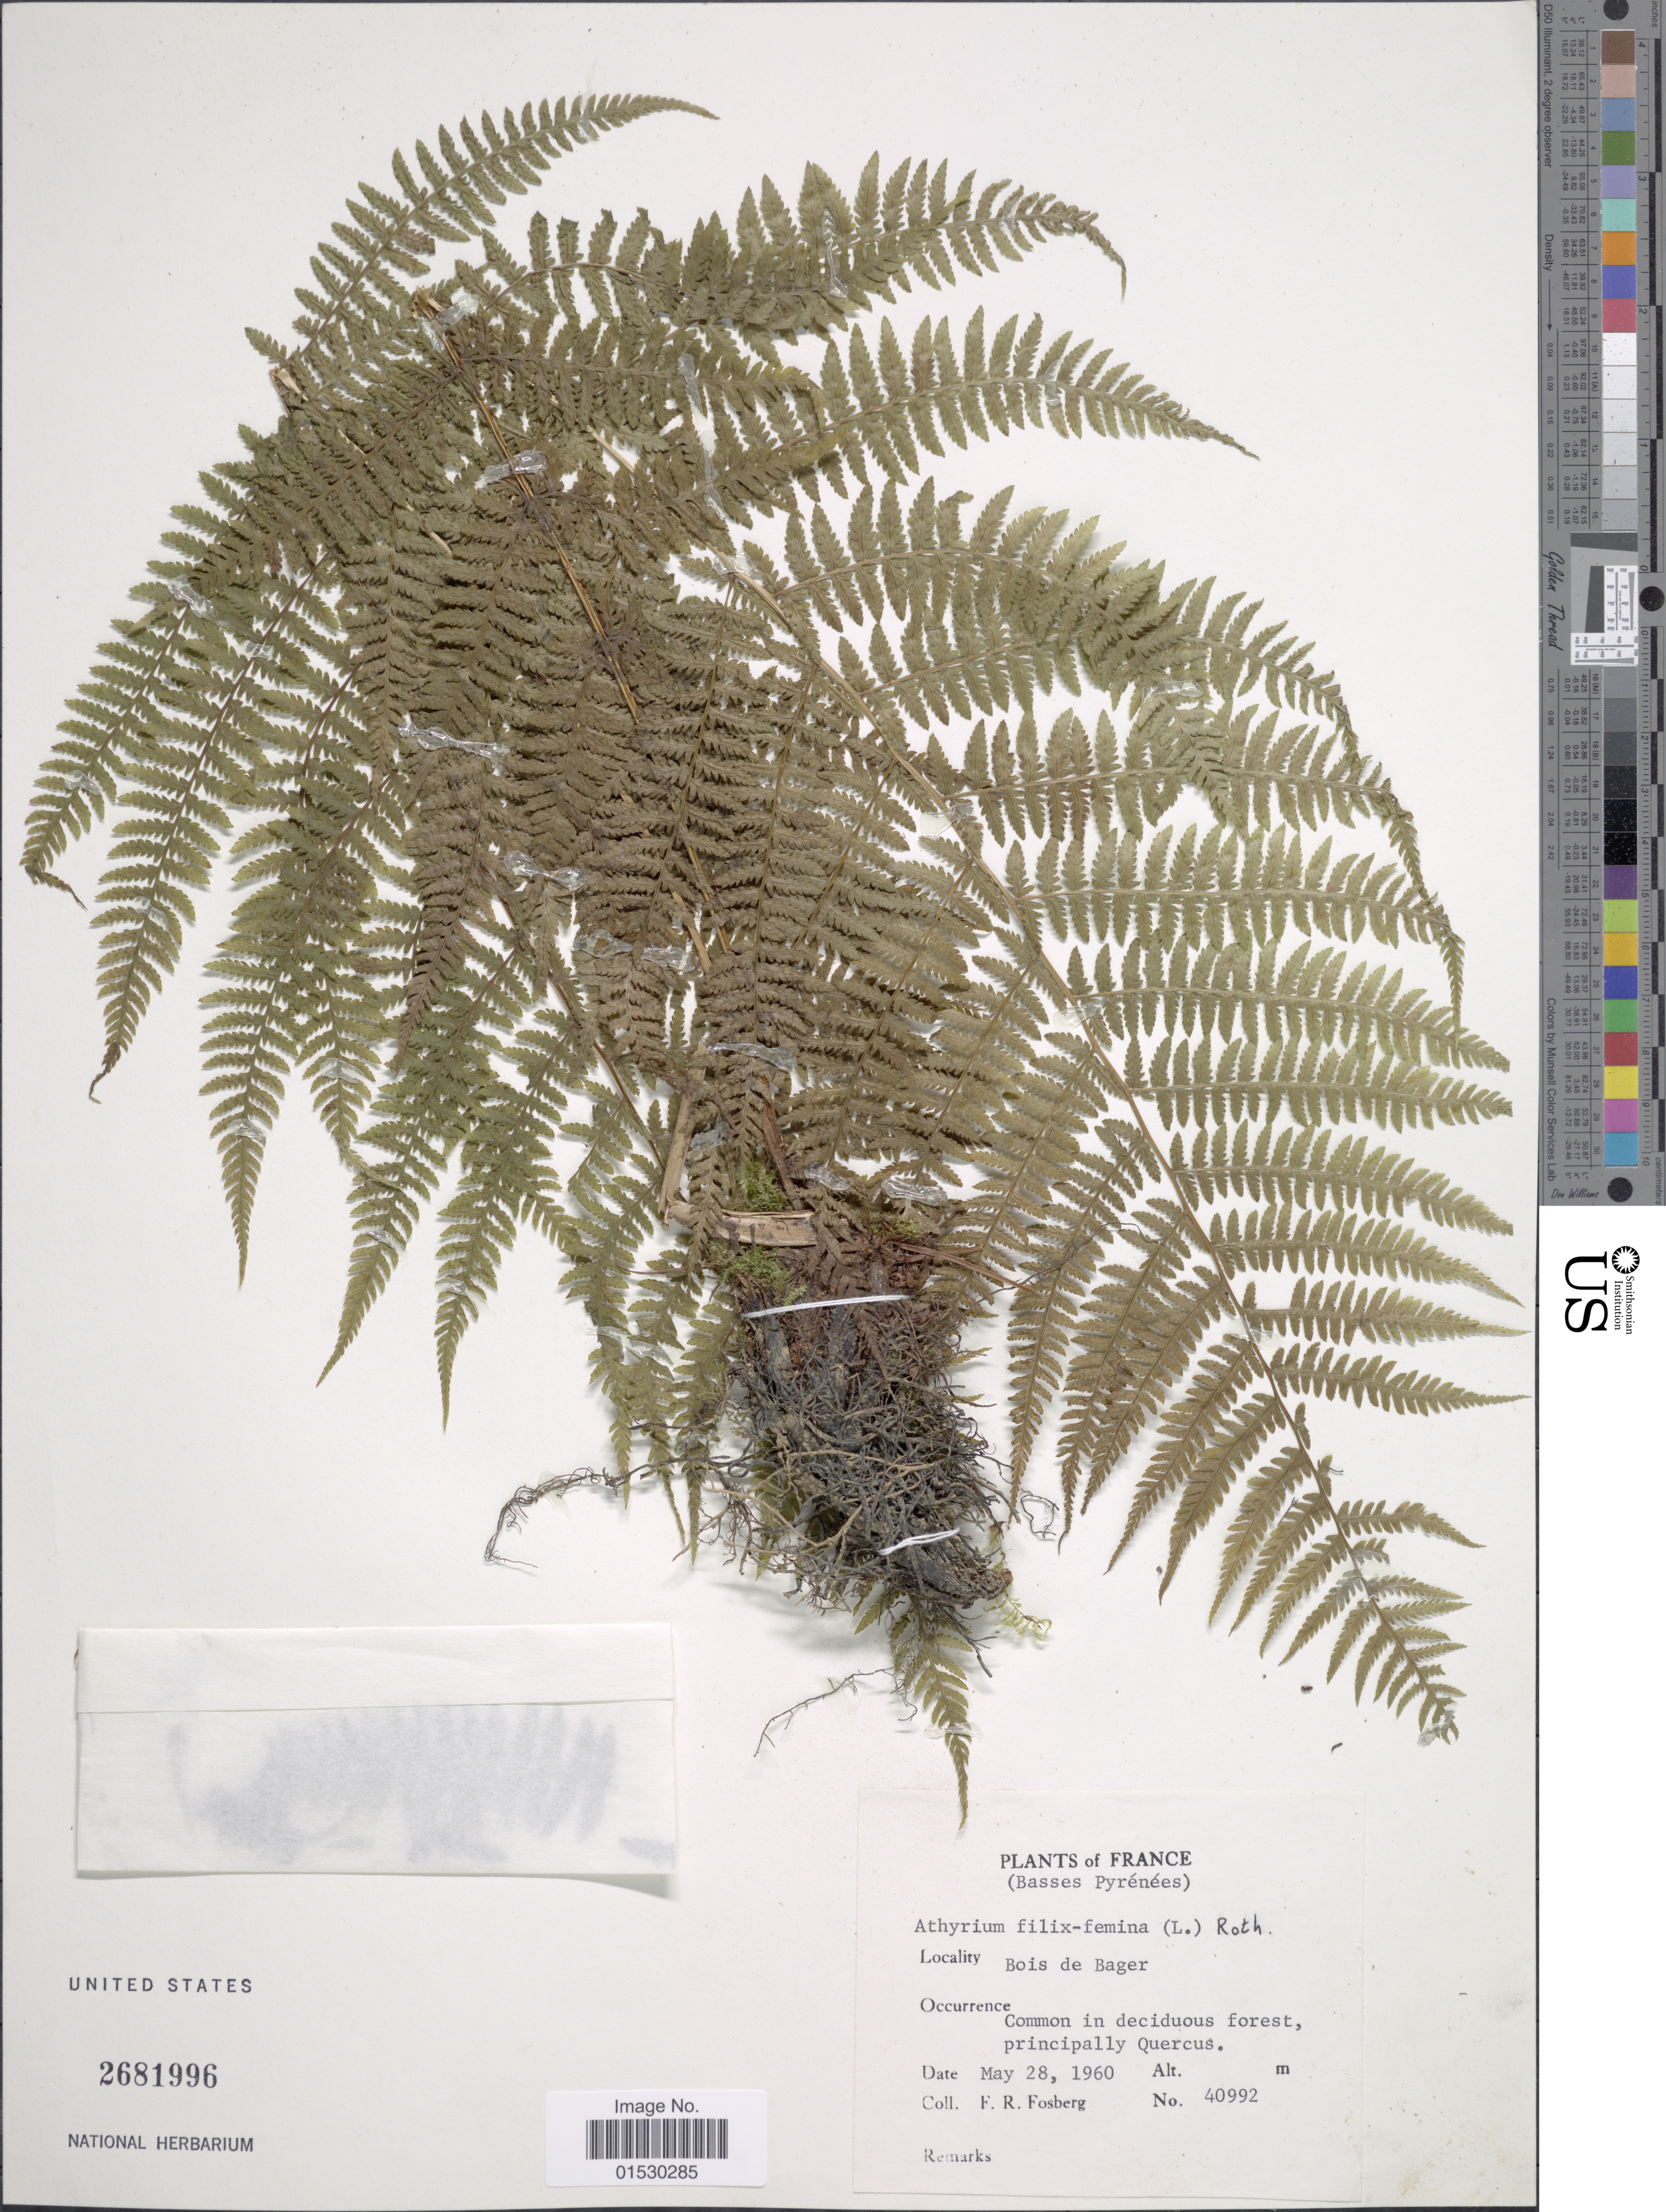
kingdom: Plantae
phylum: Tracheophyta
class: Polypodiopsida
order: Polypodiales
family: Athyriaceae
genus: Athyrium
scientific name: Athyrium filix-femina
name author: (L.) Roth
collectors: F. R. Fosberg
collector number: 40992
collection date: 1960-05-28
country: France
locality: (Basses Pyrenees) Bois de Bager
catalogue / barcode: US 2681996